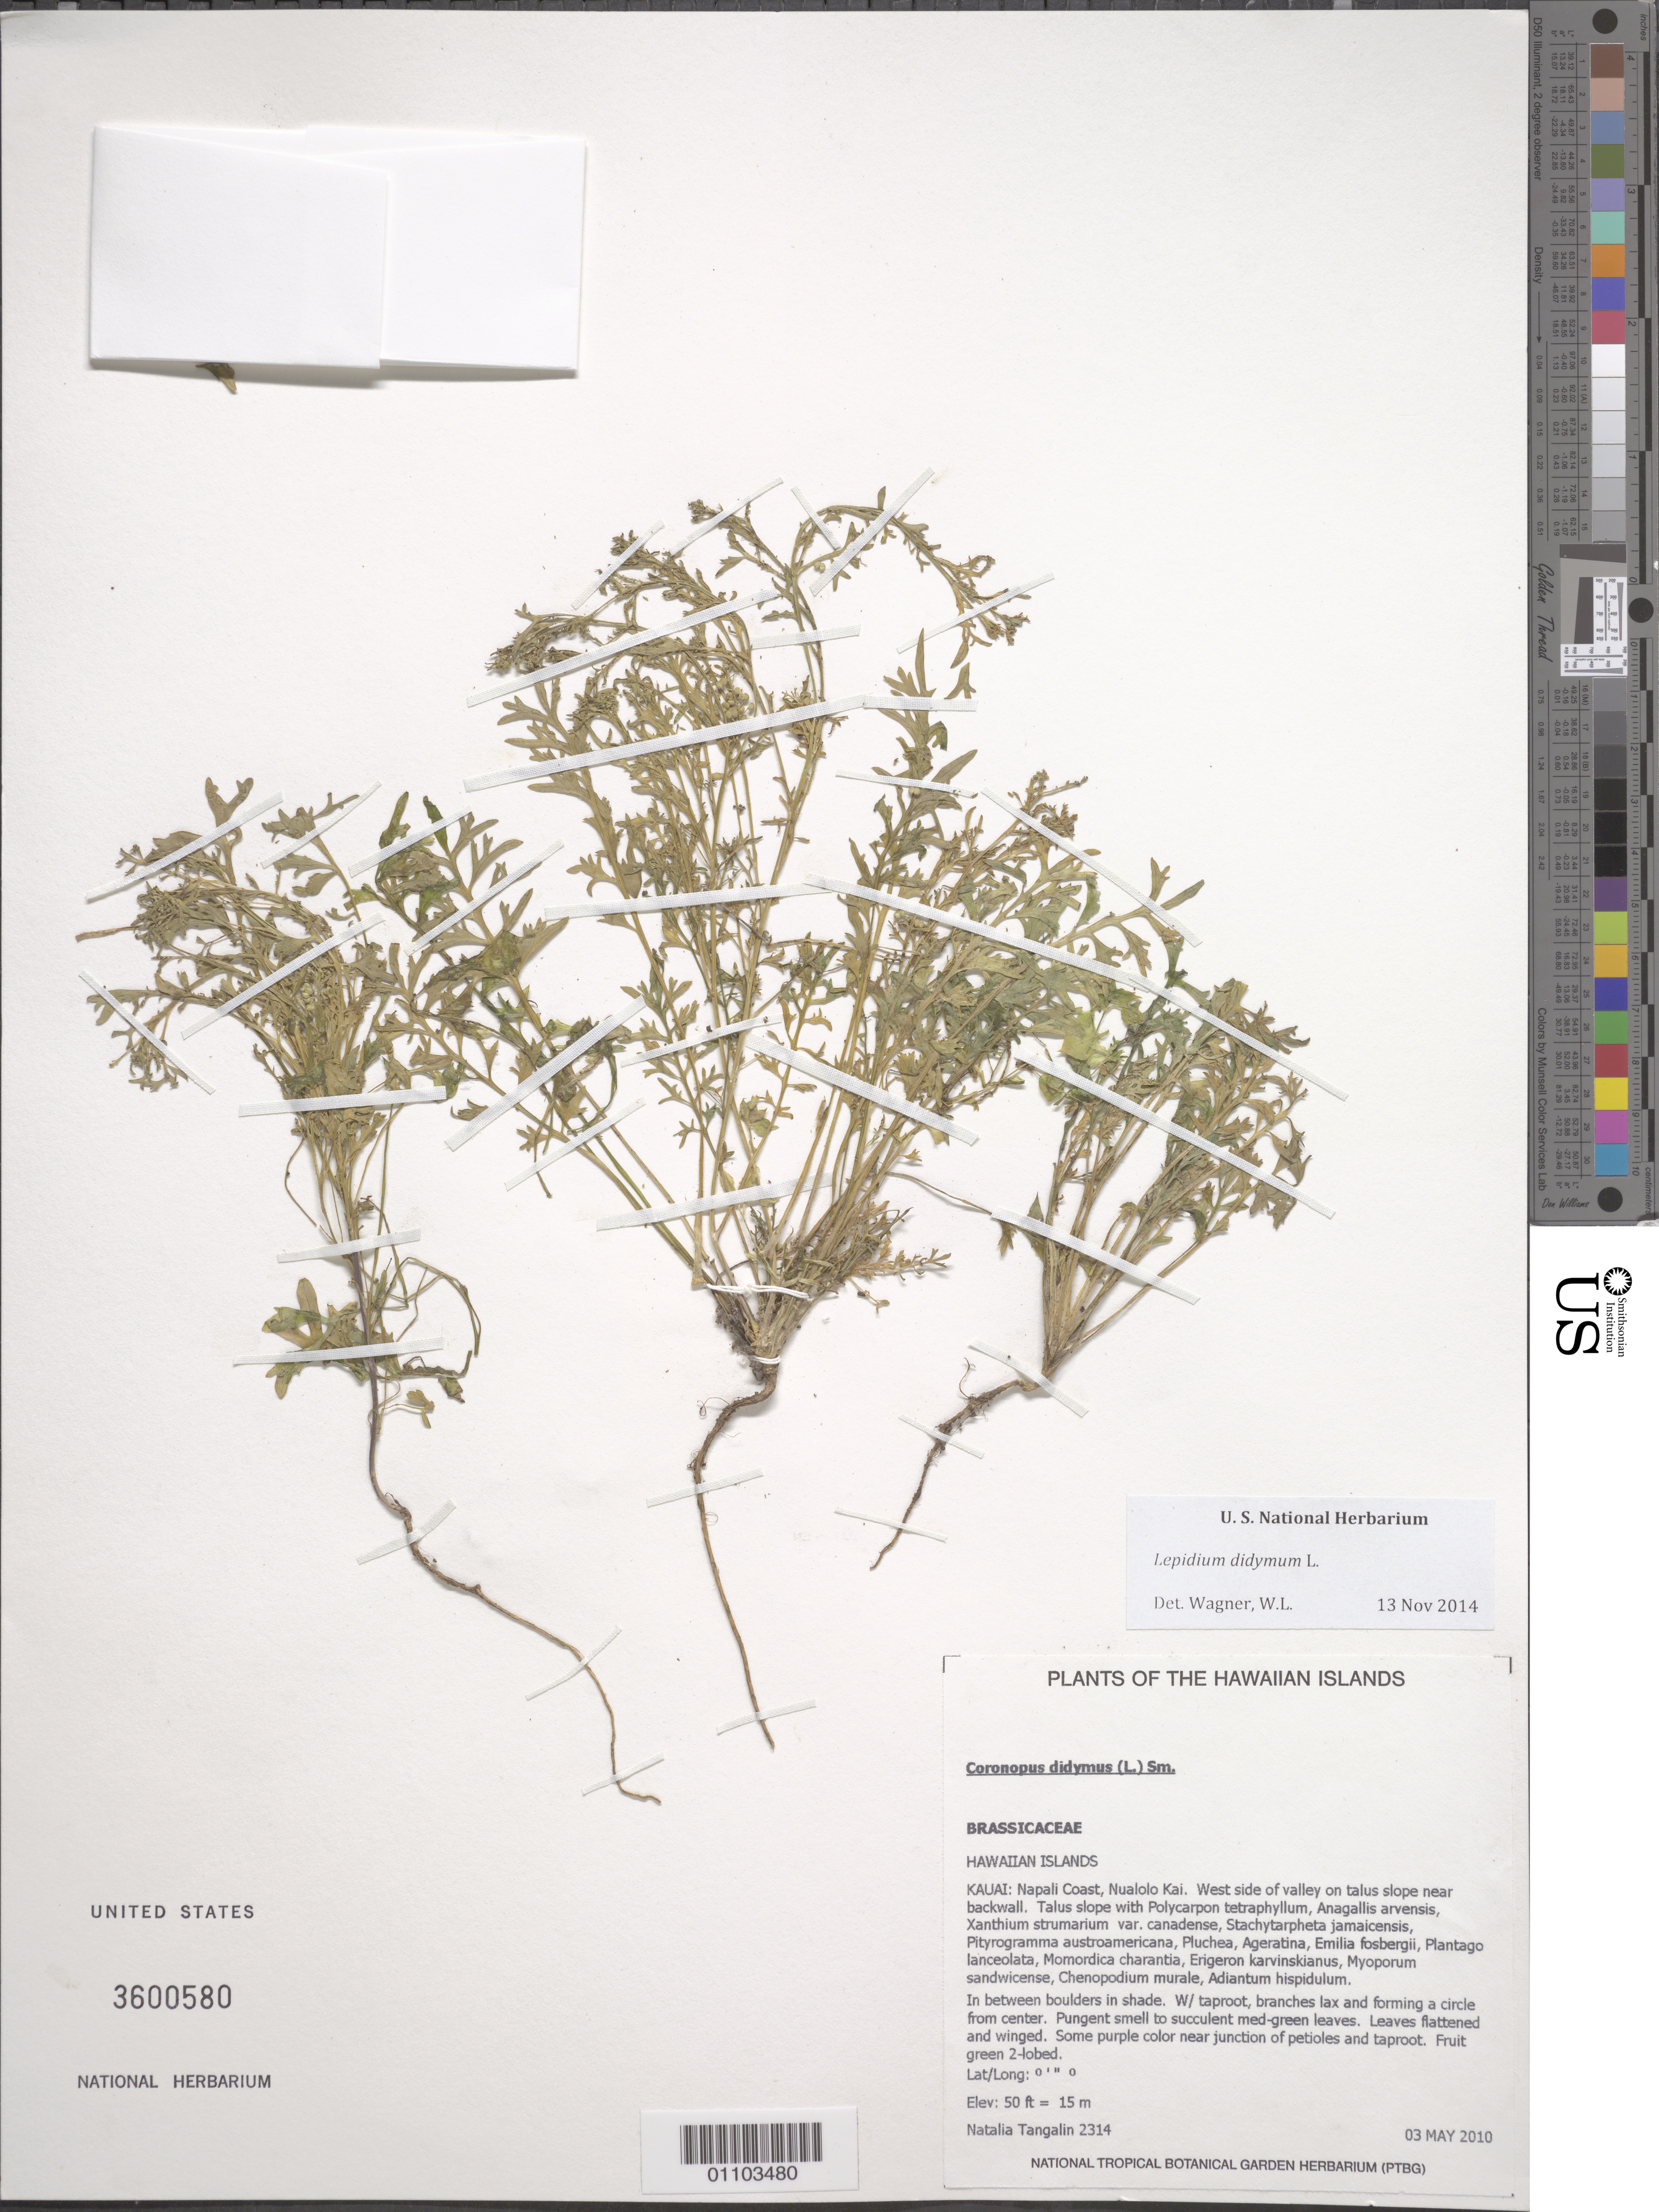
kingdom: Plantae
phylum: Tracheophyta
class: Magnoliopsida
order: Brassicales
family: Brassicaceae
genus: Lepidium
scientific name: Lepidium didymum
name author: L.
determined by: Wagner, W. L., (BOT), Smithsonian Institution - National Museum of Natural History (UNITED STATES)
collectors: N. Tangalin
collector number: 2314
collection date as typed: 3 May 2010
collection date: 2010-05-03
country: United States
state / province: Hawaii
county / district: Kauai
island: Kaua'i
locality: Napali Coast, Nualolo Kai. West side of valley on talus slope near backwall.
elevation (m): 15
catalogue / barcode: US 3600580